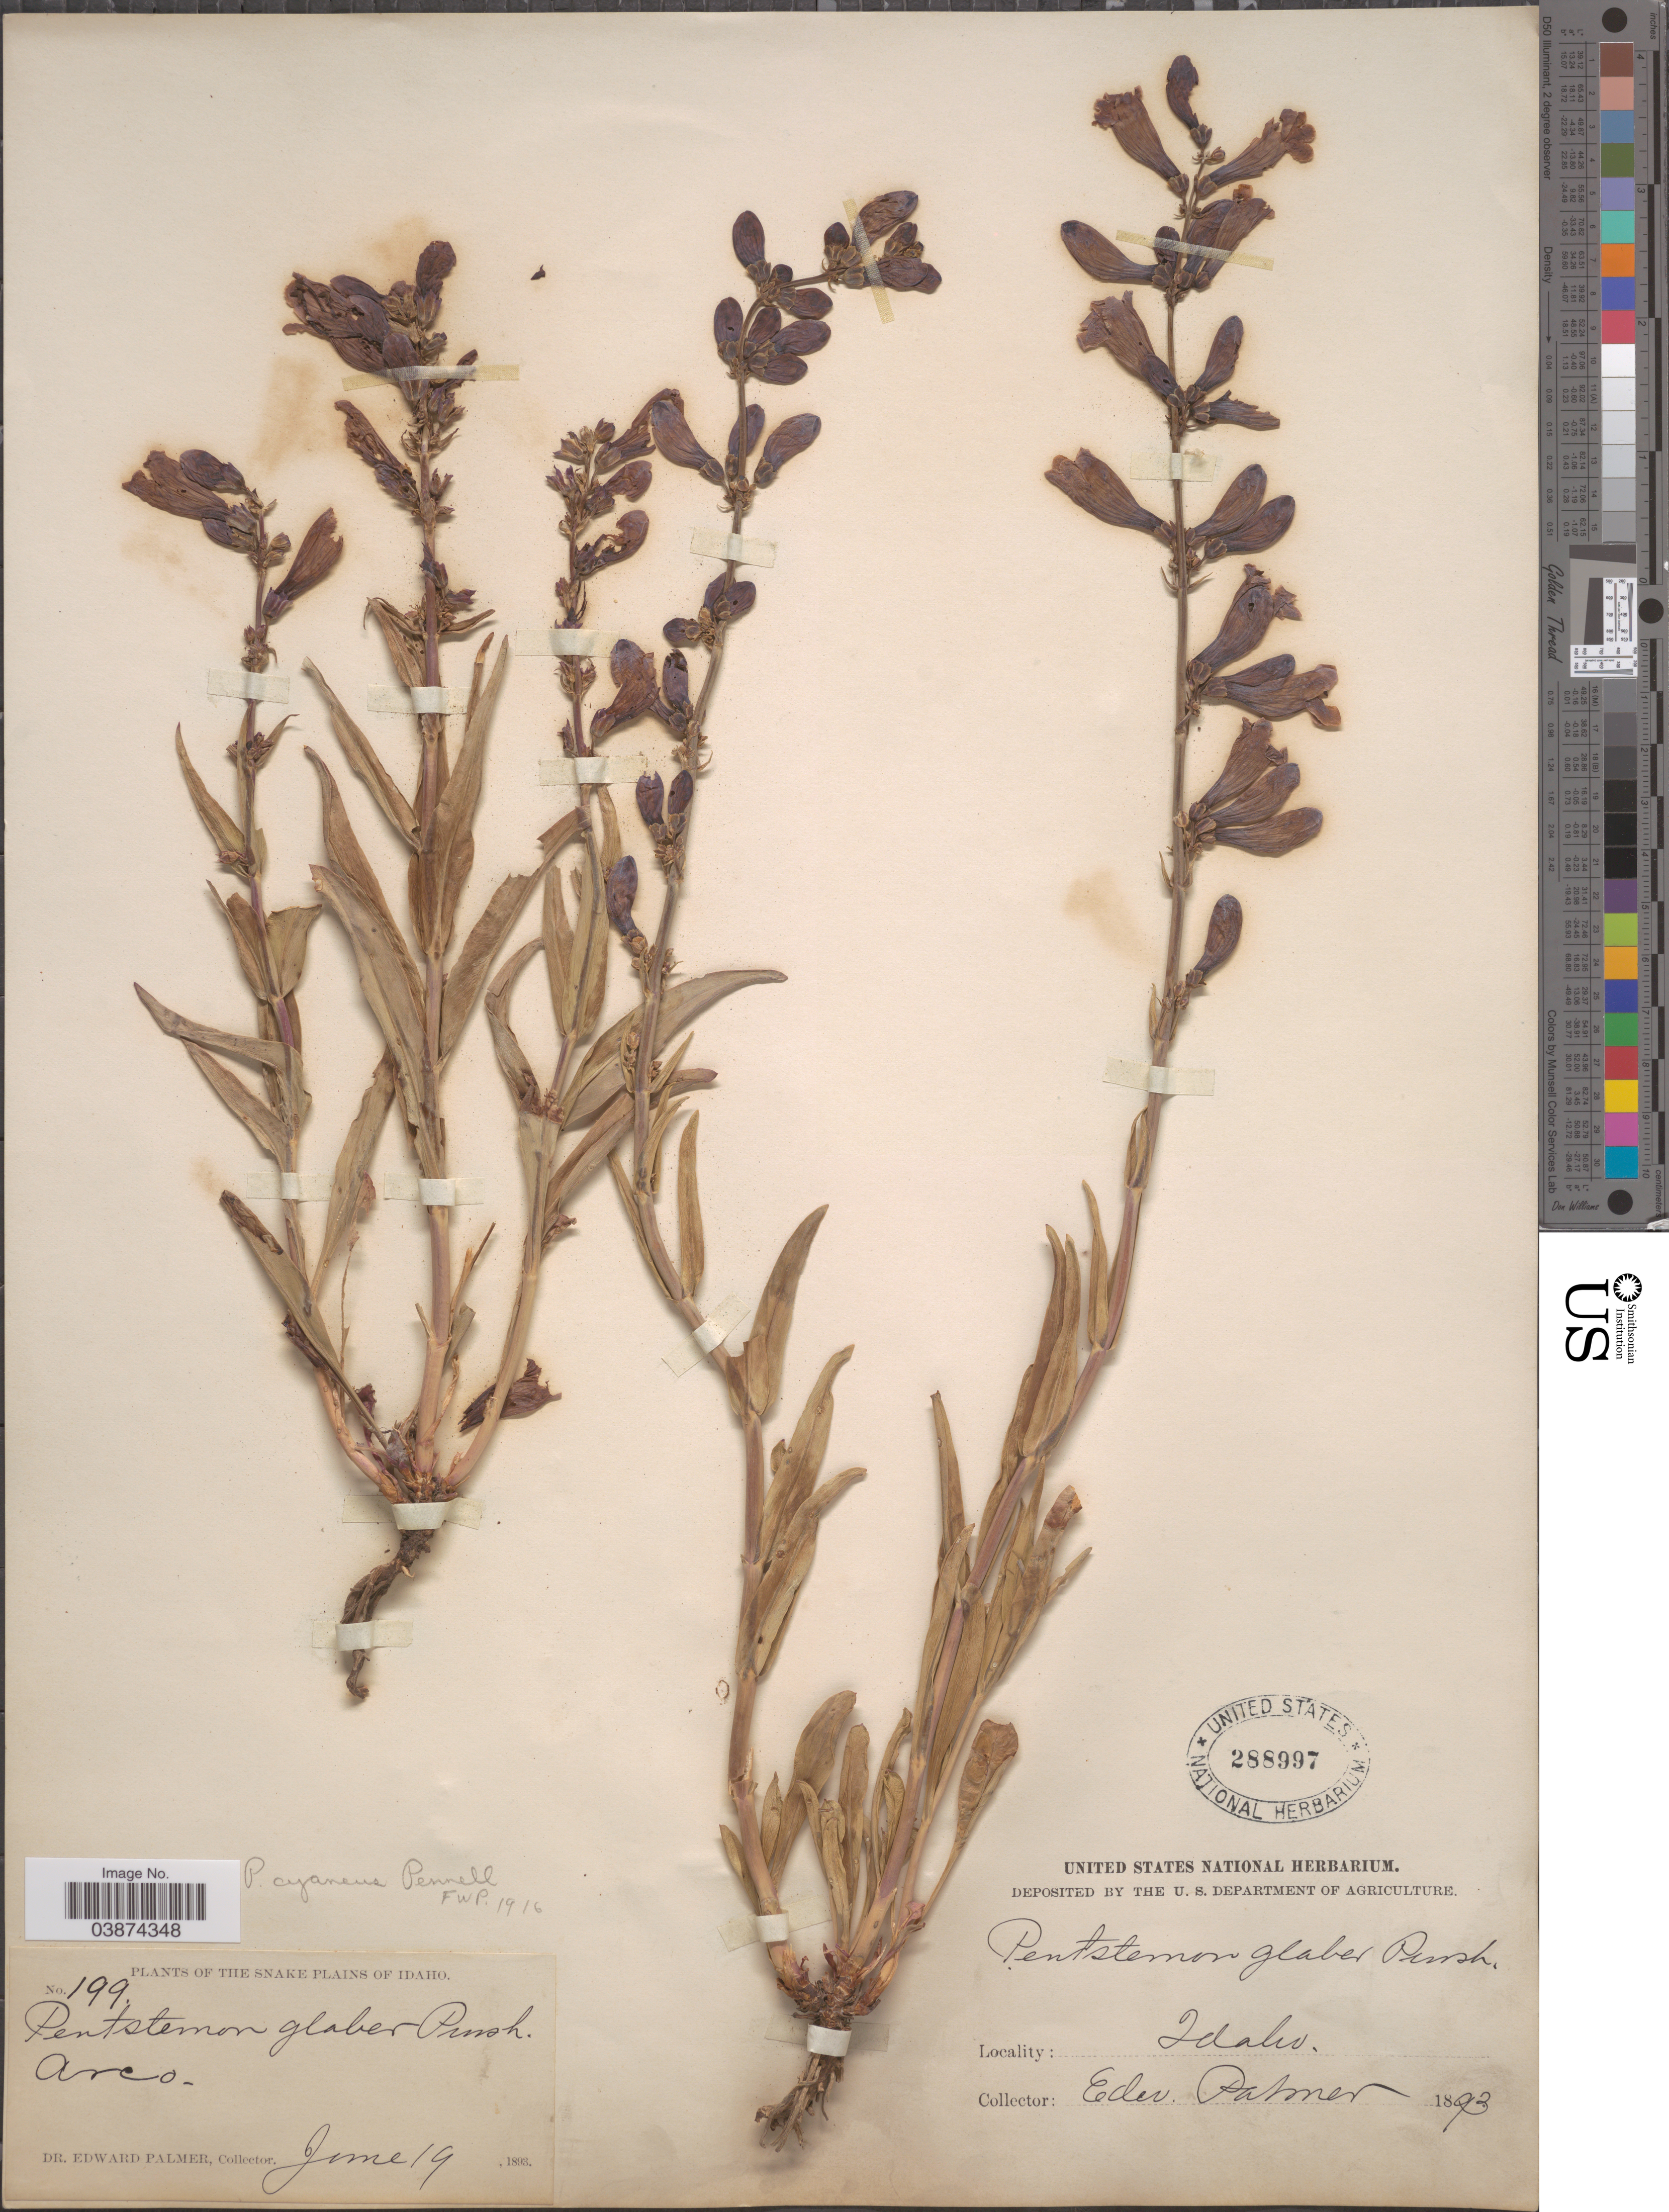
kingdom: Plantae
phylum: Tracheophyta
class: Magnoliopsida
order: Lamiales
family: Plantaginaceae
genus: Penstemon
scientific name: Penstemon cyaneus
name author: Pennell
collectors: E. Palmer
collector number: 199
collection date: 1893-06-19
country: United States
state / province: Idaho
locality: The Snake Plains of Idaho. Arco.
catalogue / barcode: US 288997